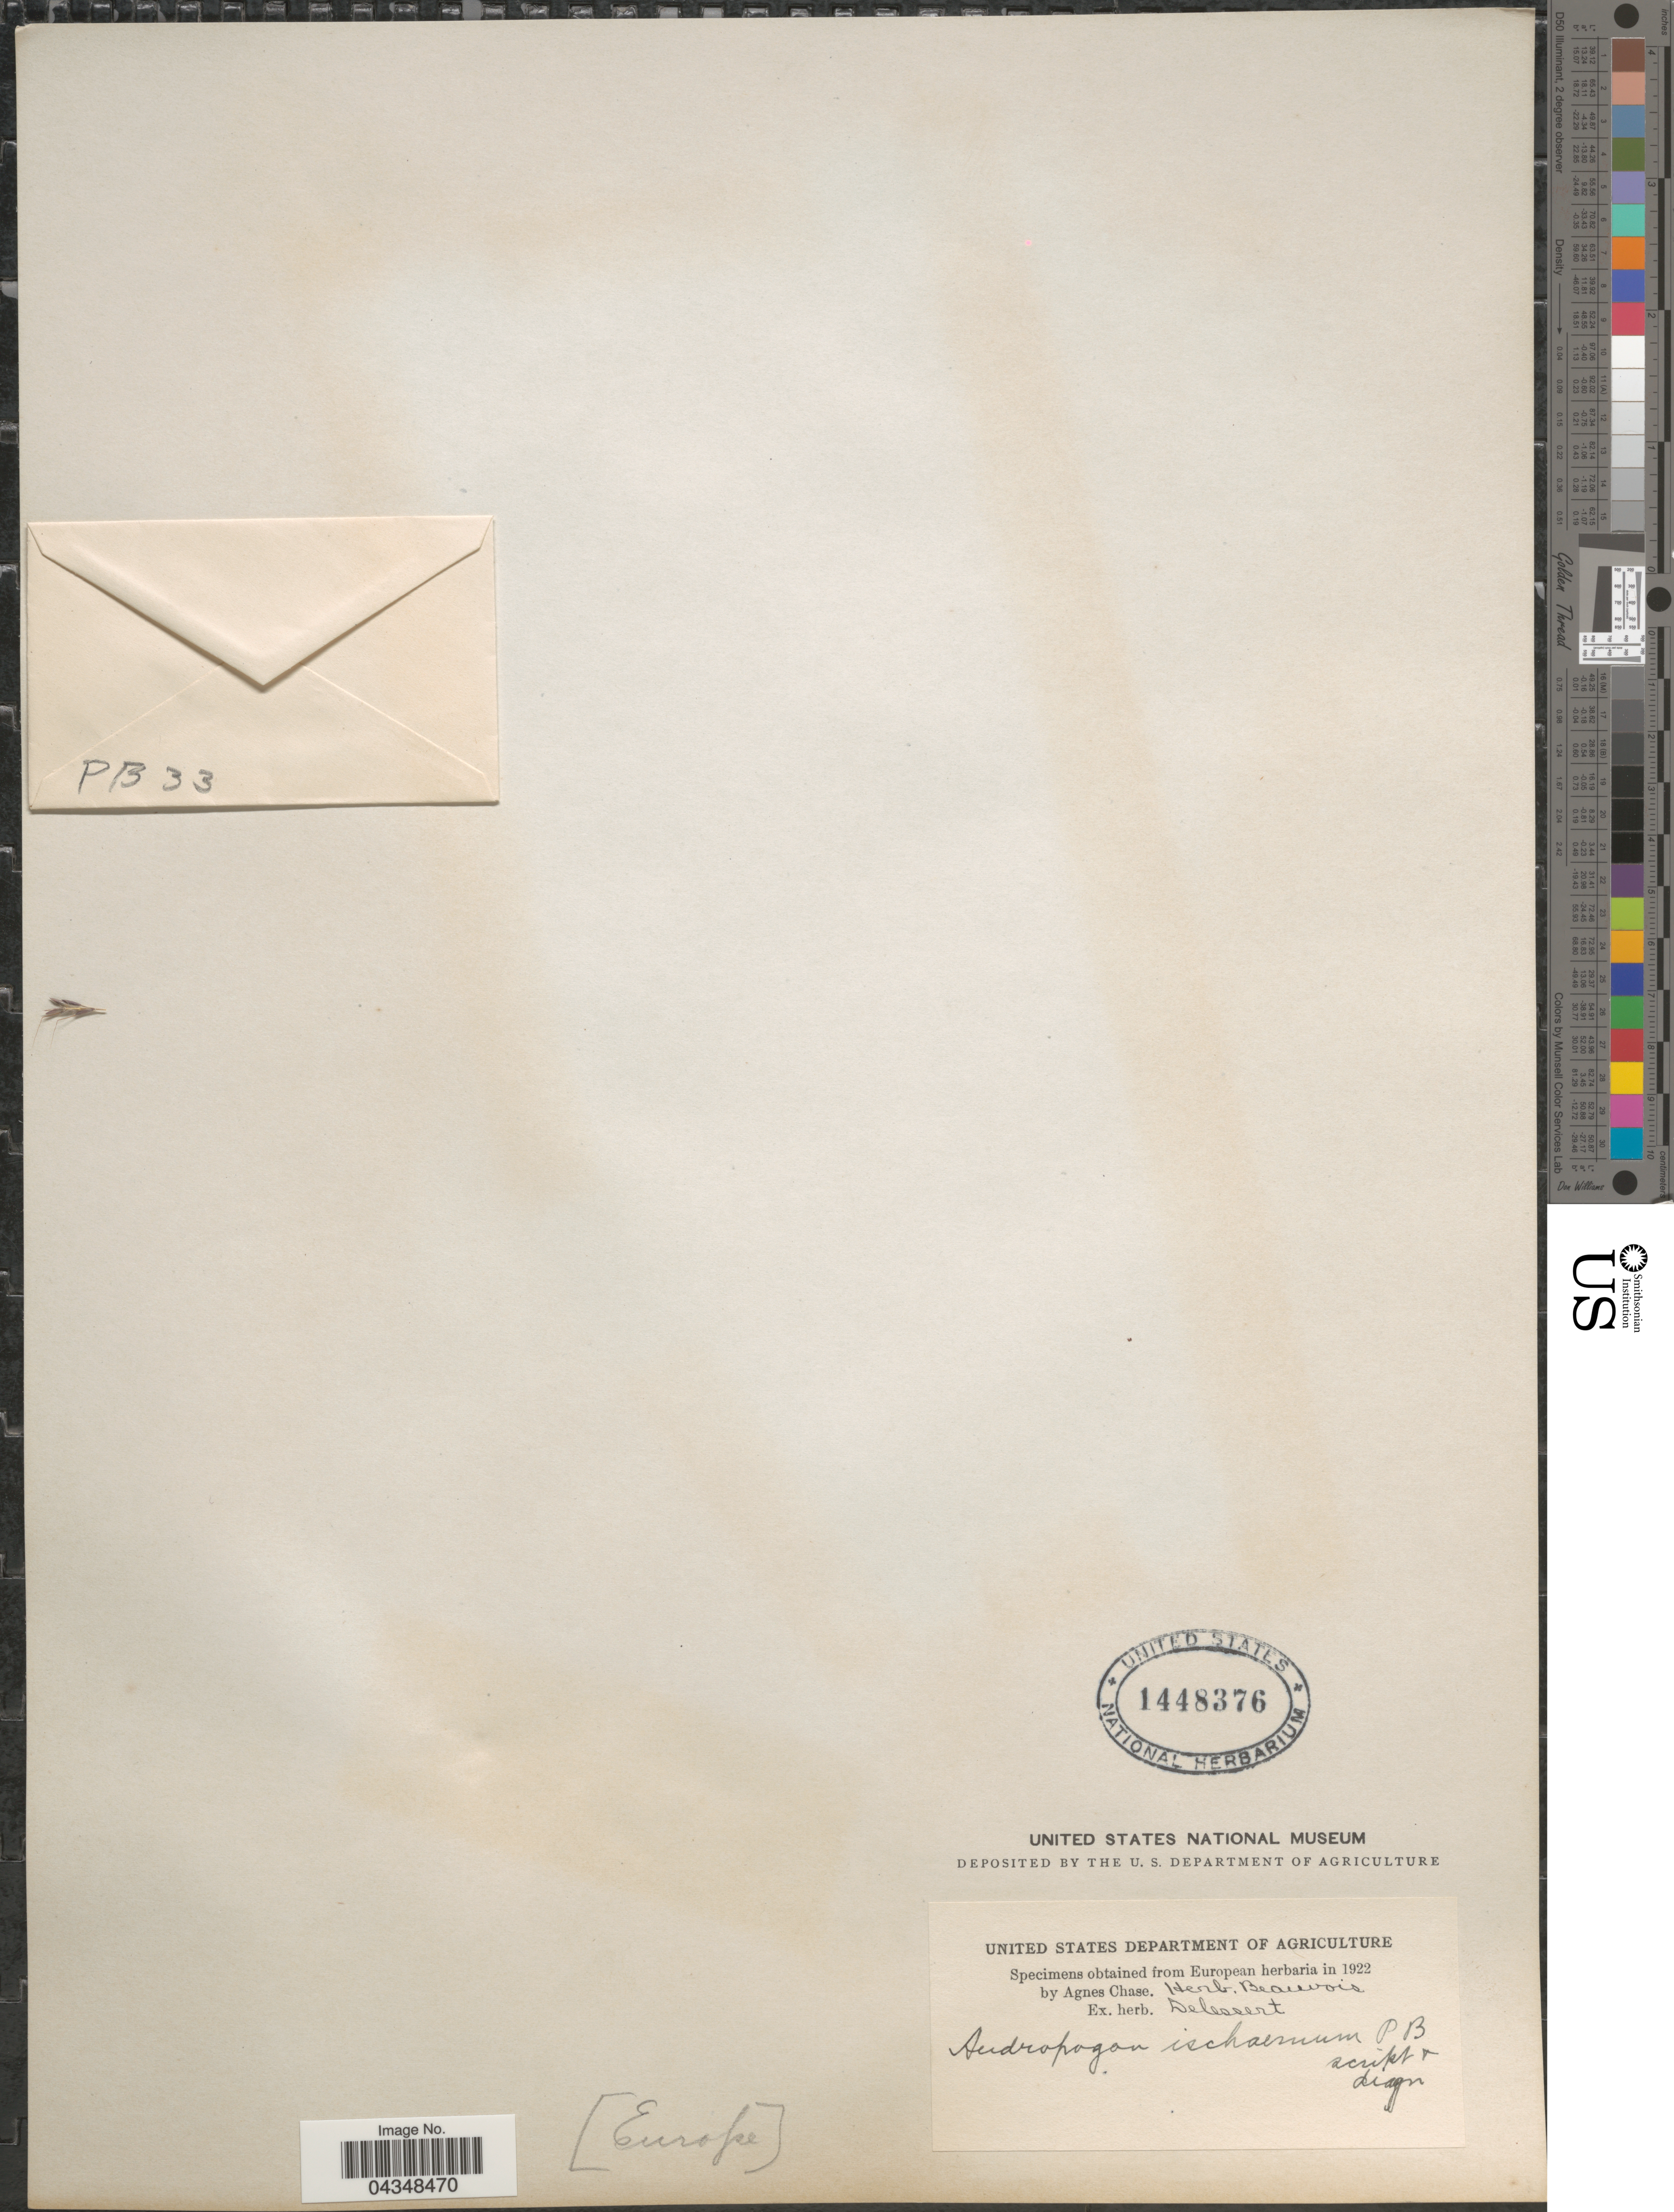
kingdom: Plantae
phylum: Tracheophyta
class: Liliopsida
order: Poales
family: Poaceae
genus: Bothriochloa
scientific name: Bothriochloa ischaemum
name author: (L.) Keng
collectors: ex herb. Delessert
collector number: PB33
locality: Europe.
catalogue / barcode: US 1448376